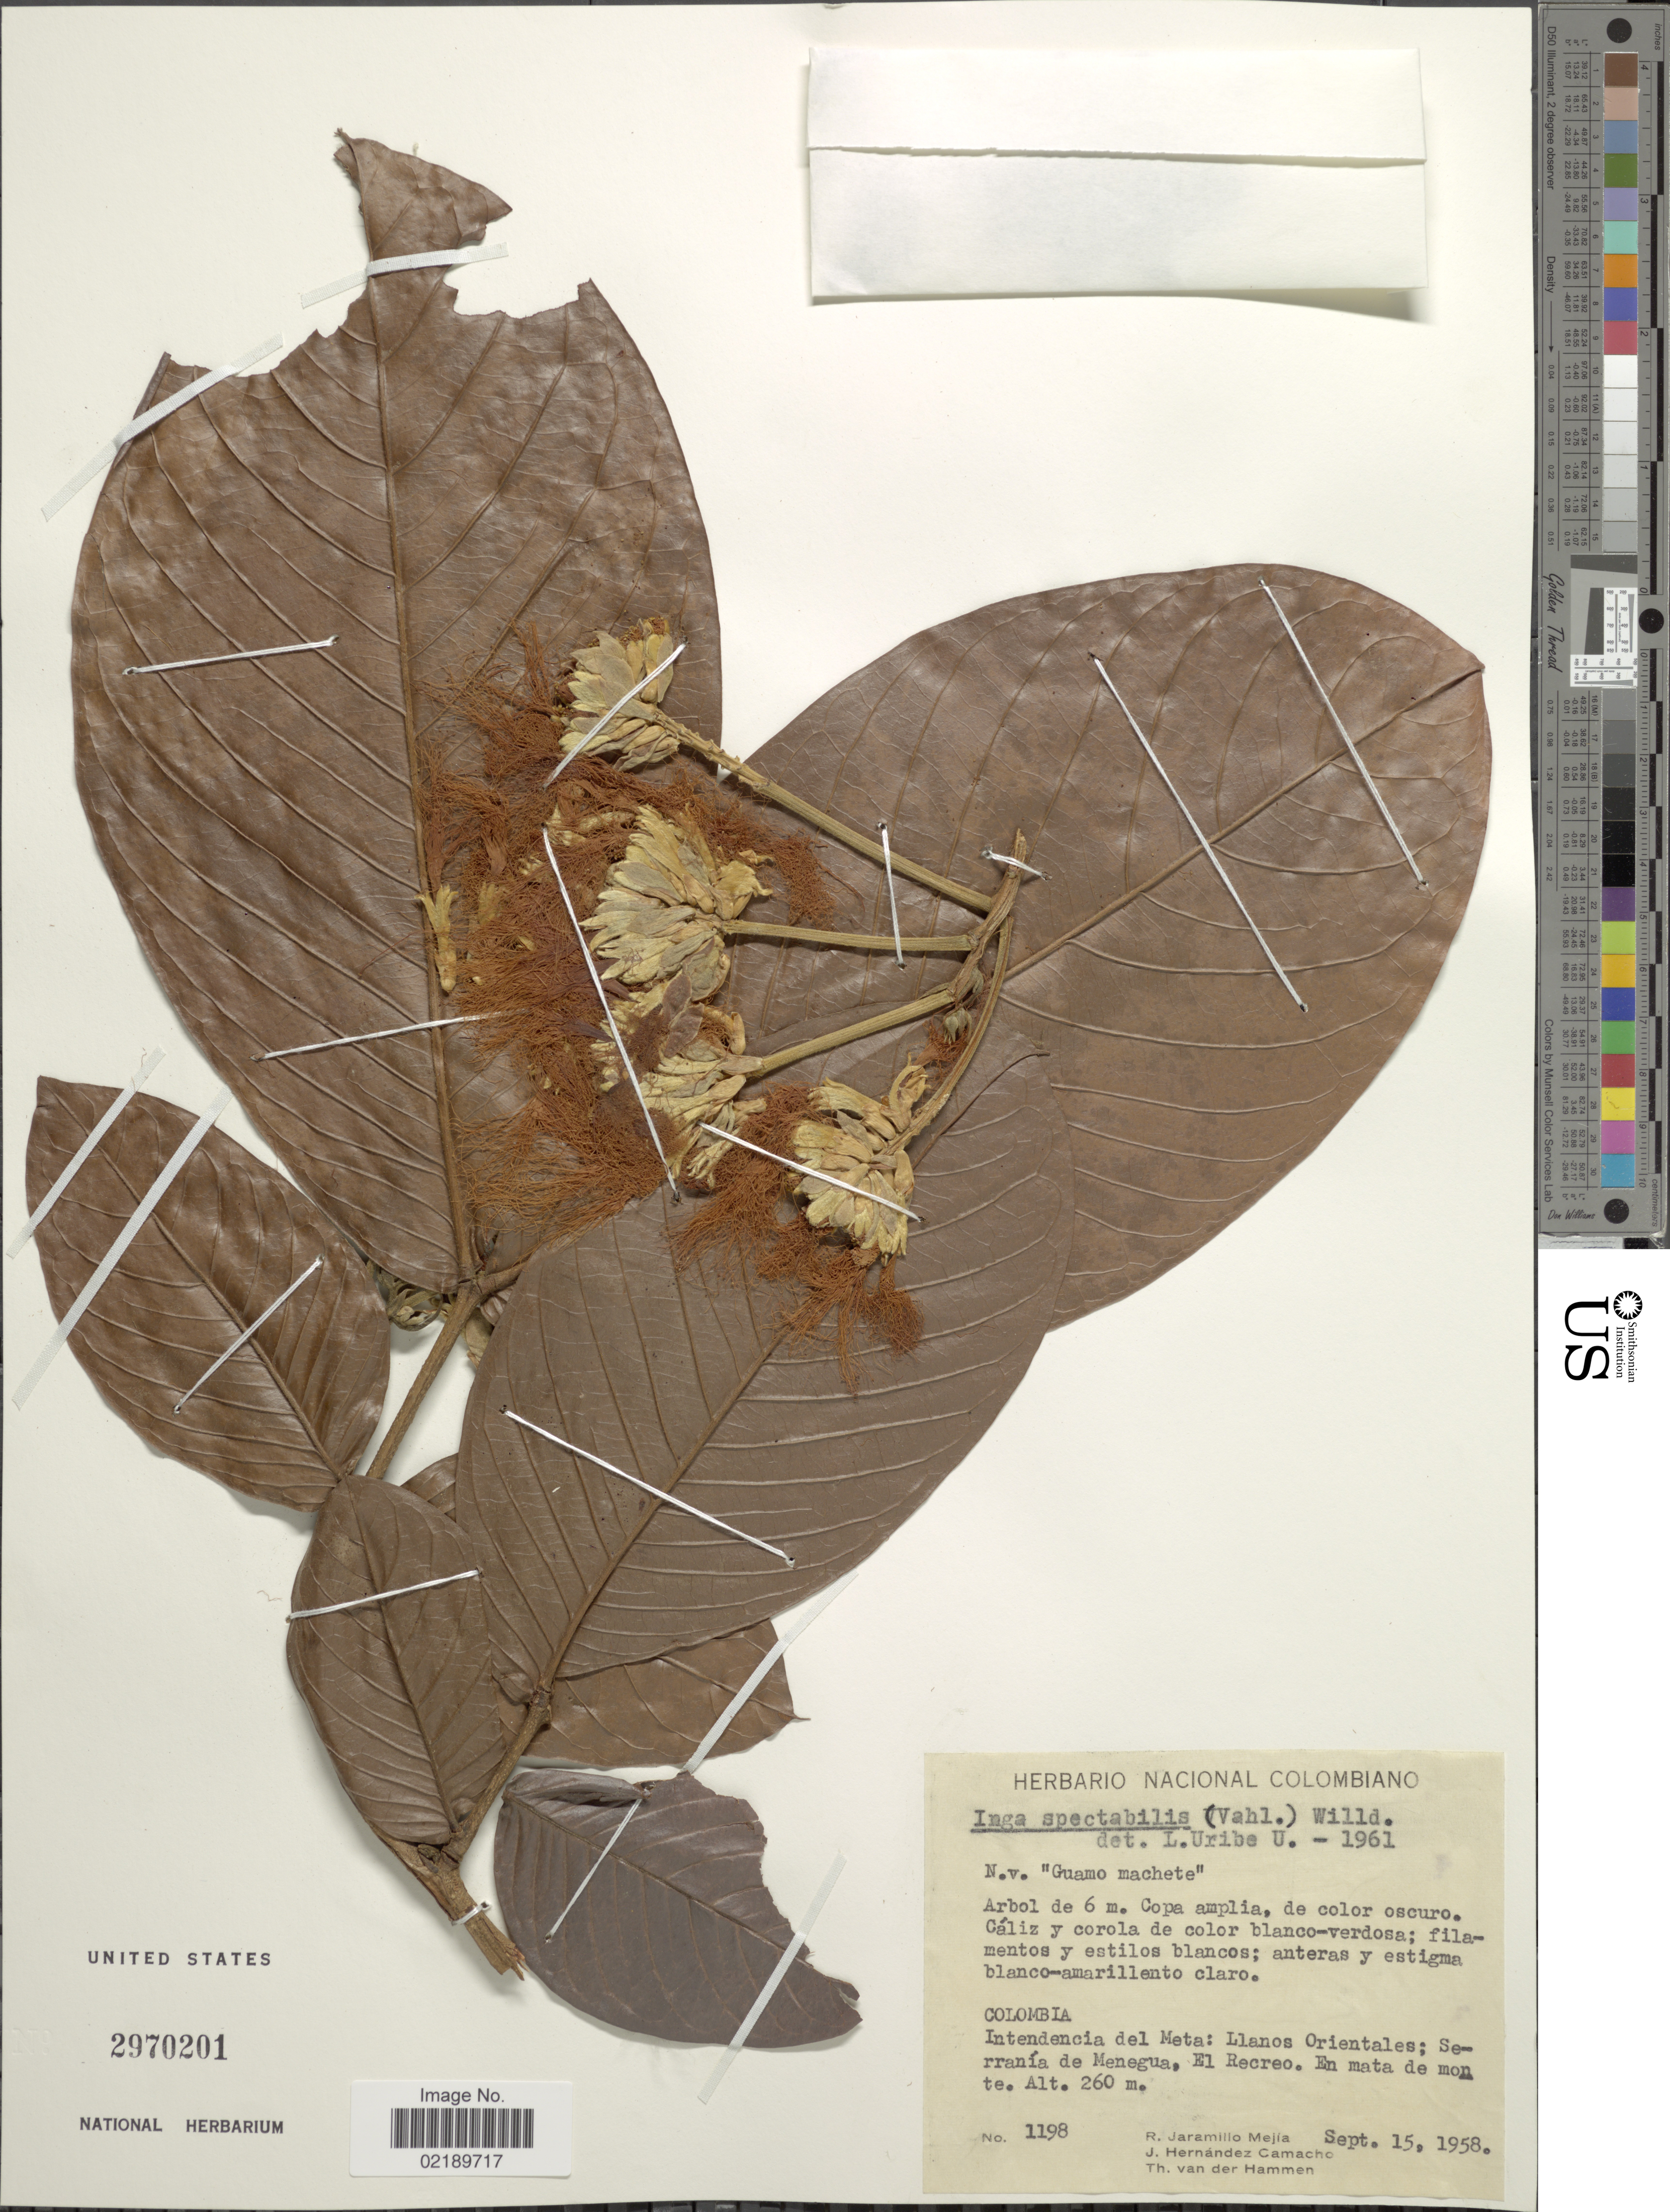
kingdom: Plantae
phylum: Tracheophyta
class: Magnoliopsida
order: Fabales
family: Fabaceae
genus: Inga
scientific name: Inga spectabilis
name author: (Vahl) Willd.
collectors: R. Jaramillo M., J. Hernandez Camacho & T. Hammen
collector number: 1198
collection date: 1958-09-15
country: Colombia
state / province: Meta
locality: Intendencia del Meta: Llanos Orientales; Serranía de Menegua, El Recreo.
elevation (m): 260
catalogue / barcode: US 2970201